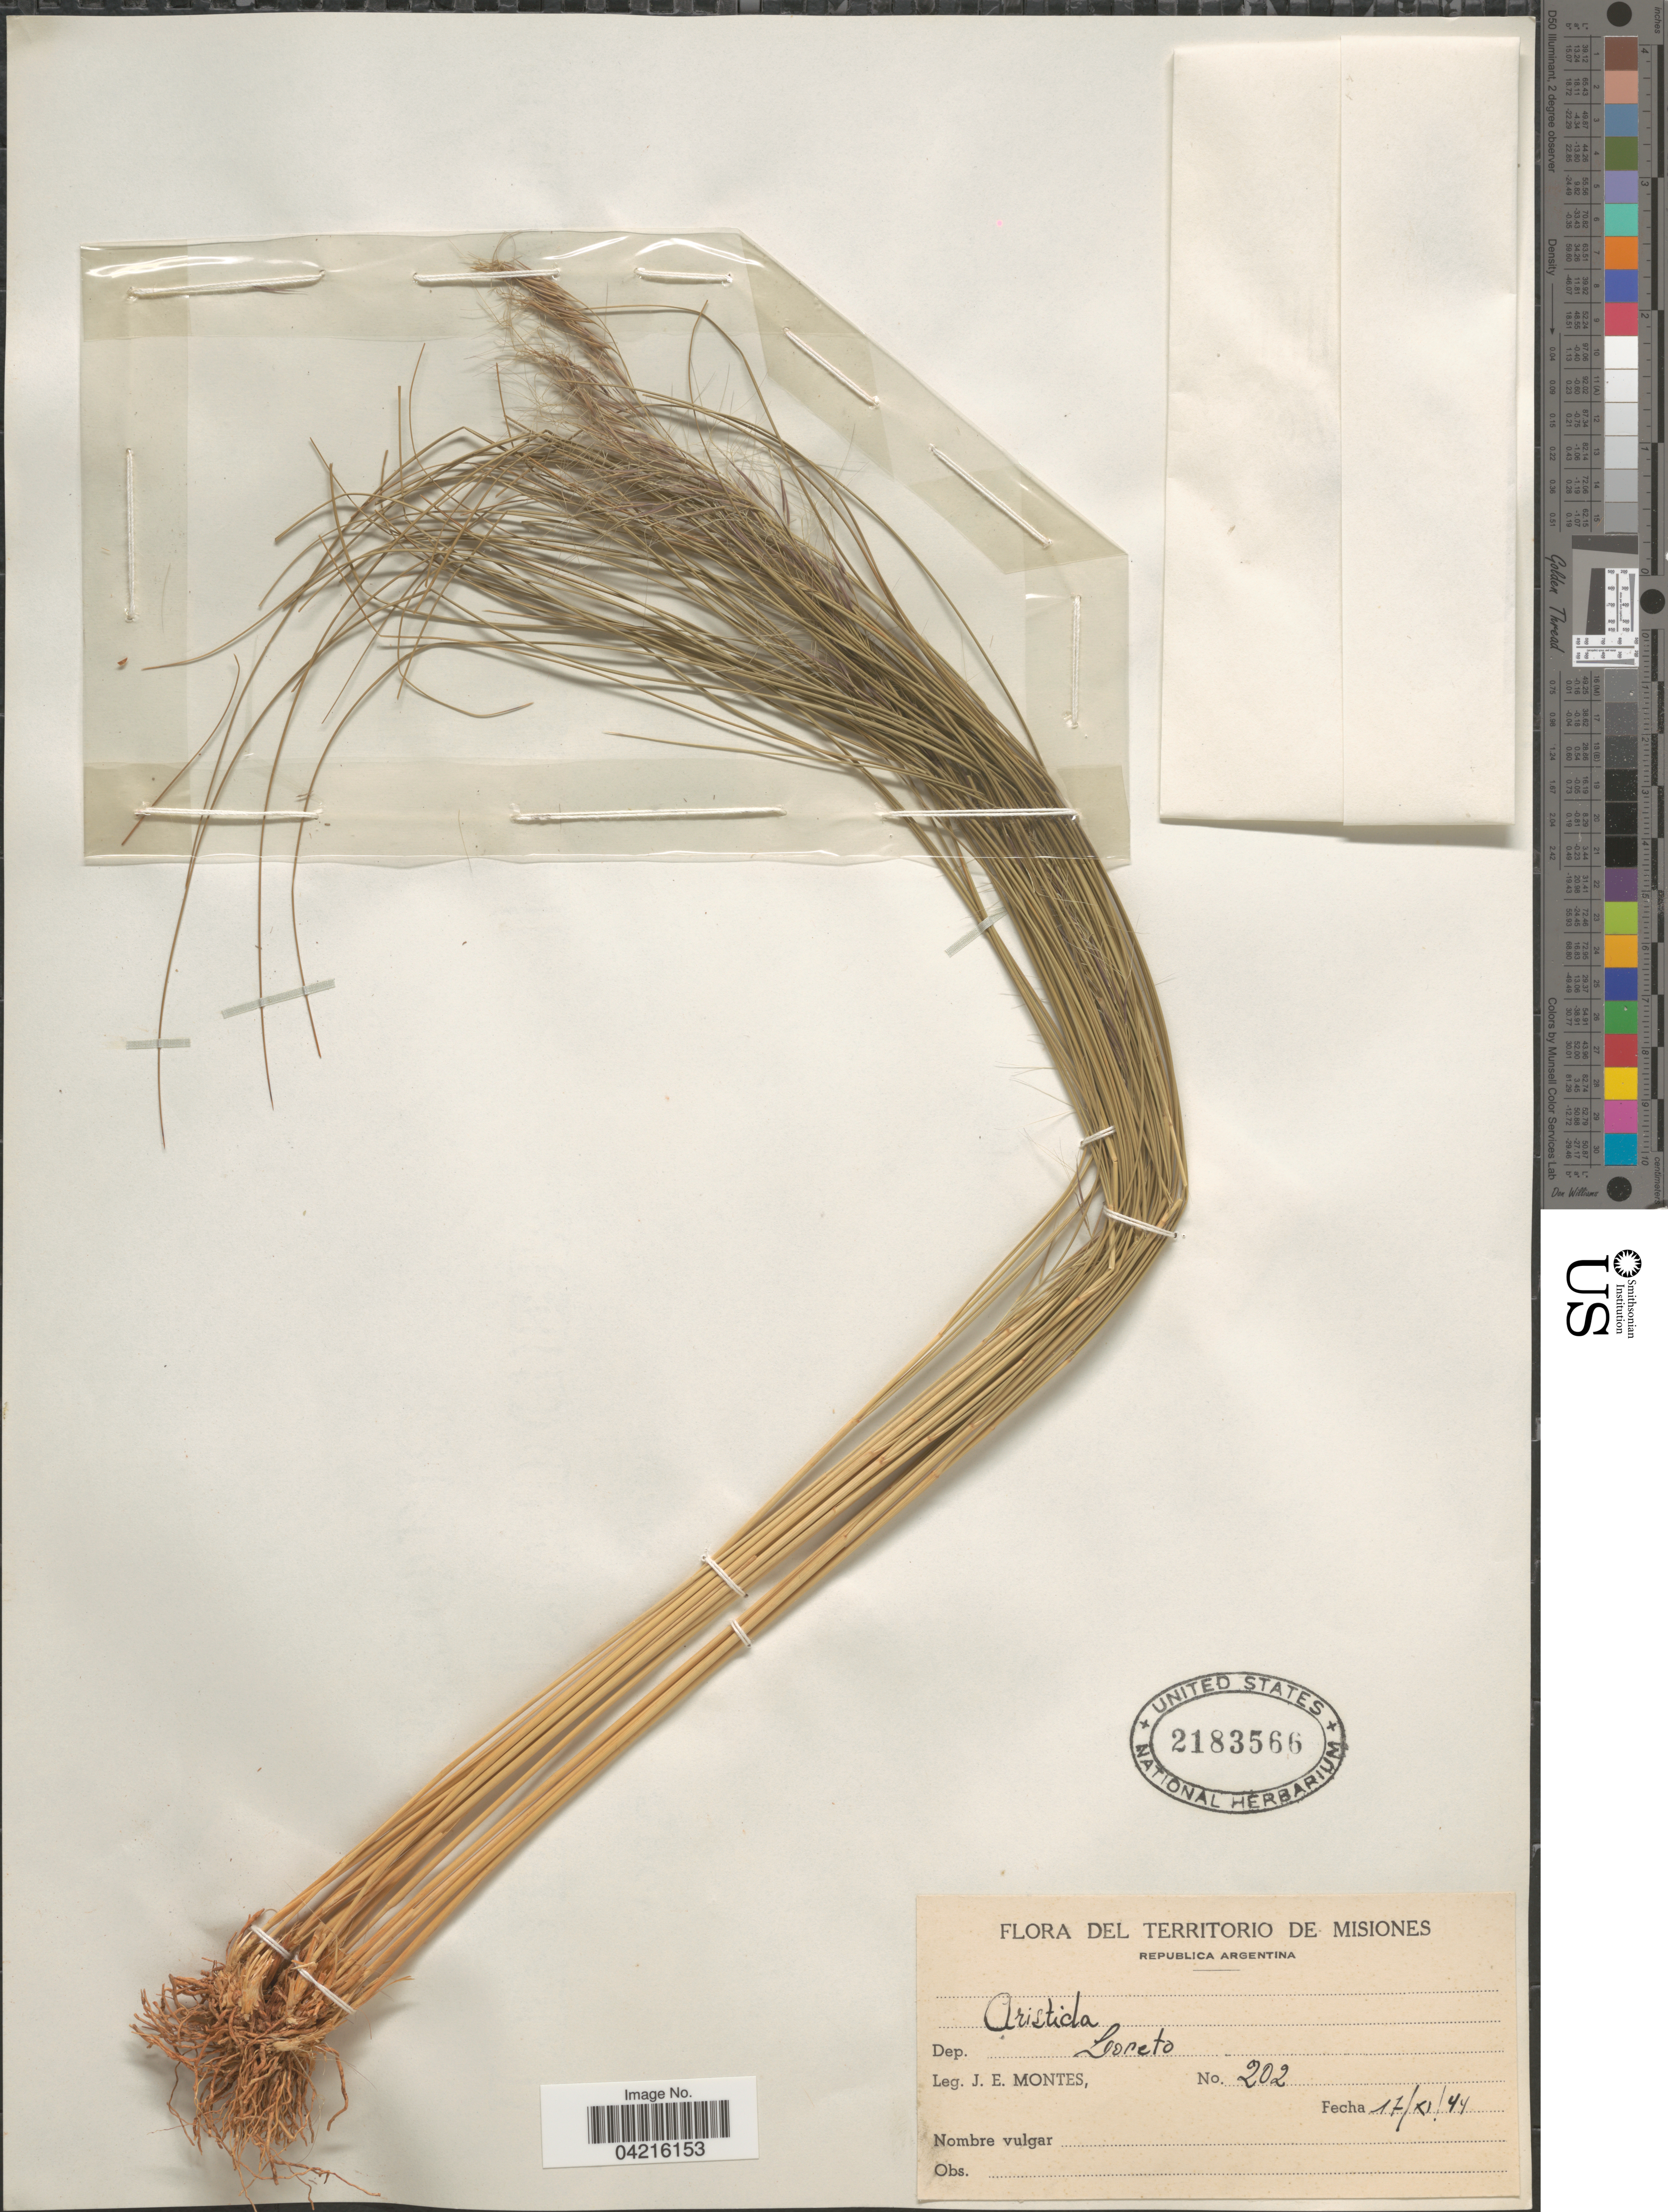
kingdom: Plantae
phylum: Tracheophyta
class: Liliopsida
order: Poales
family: Poaceae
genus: Aristida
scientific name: Aristida sp.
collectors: J. E. Montes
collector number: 202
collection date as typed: Transcribed d/m/y: 17/11/44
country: Argentina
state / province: Misiones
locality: Territorio de Misiones. Dep. Loreto.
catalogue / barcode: US 2183566